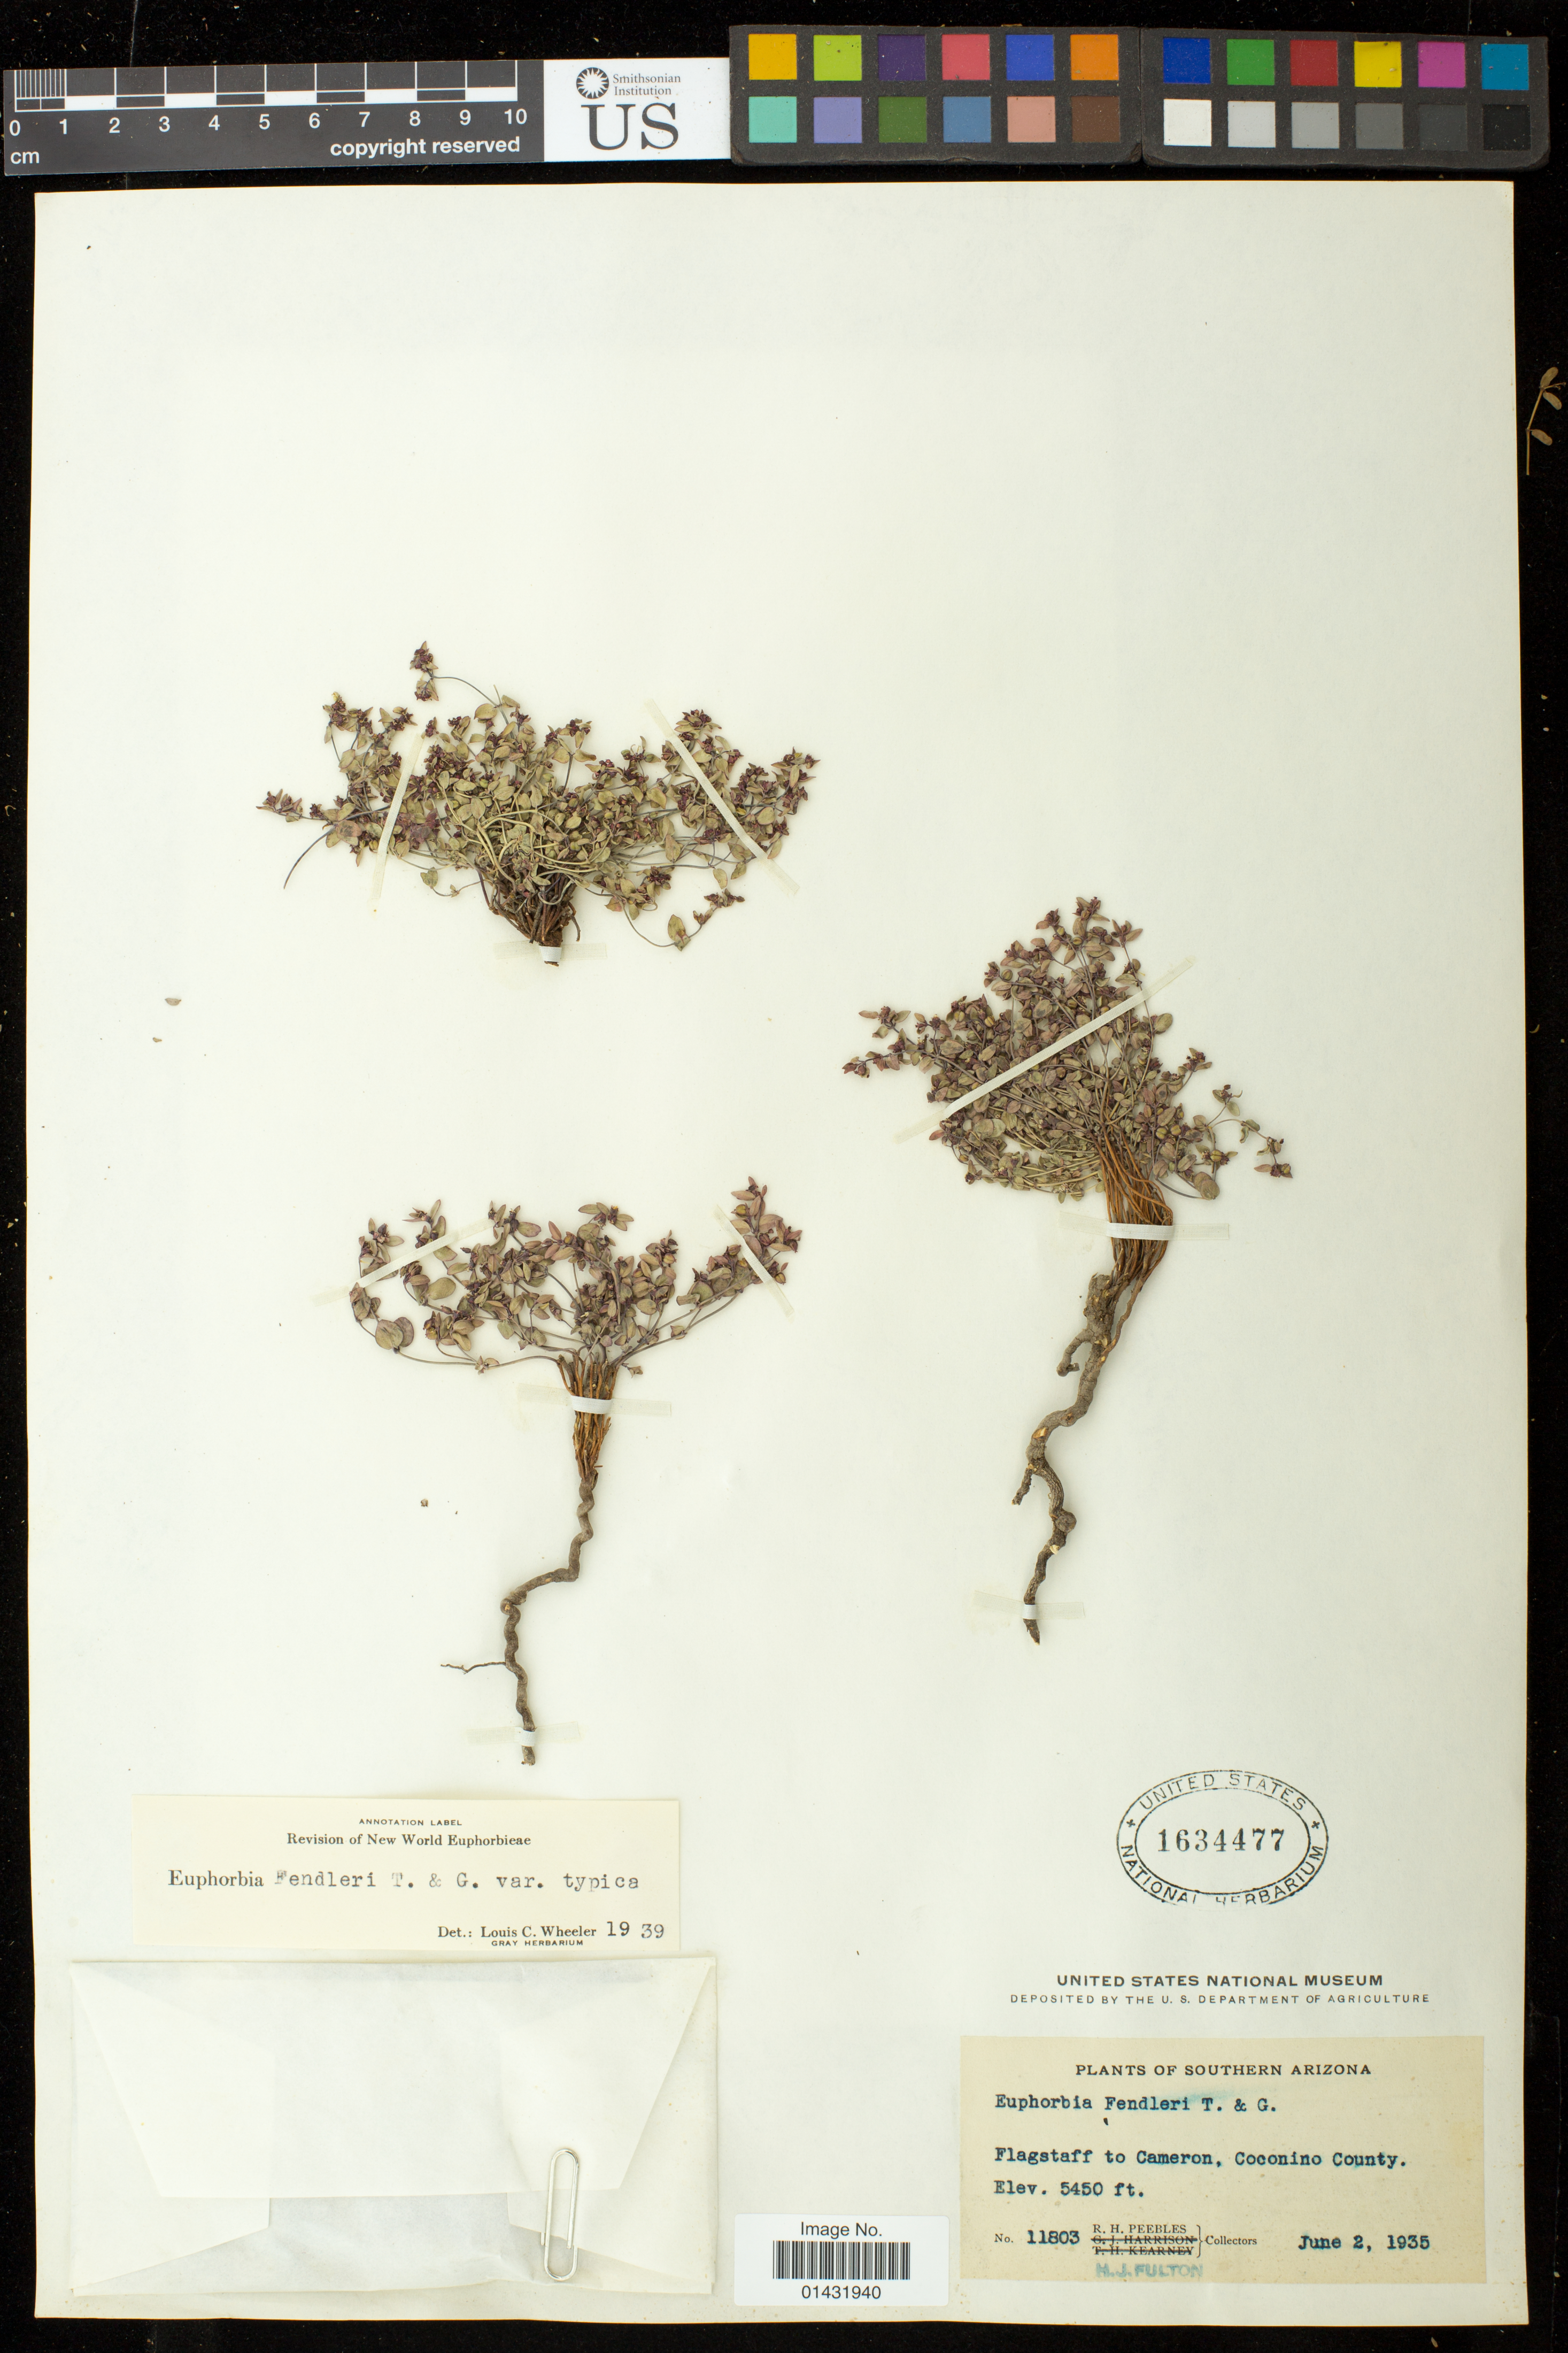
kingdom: Plantae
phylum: Tracheophyta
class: Magnoliopsida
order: Malpighiales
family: Euphorbiaceae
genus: Euphorbia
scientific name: Euphorbia fendleri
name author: Torr. & A. Gray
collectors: R. H. Peebles & H. Fulton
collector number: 11803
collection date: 1935-06-02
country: United States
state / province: Arizona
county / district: Coconino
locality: Flagstaff to Cameron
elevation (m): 1661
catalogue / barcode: US 1634477